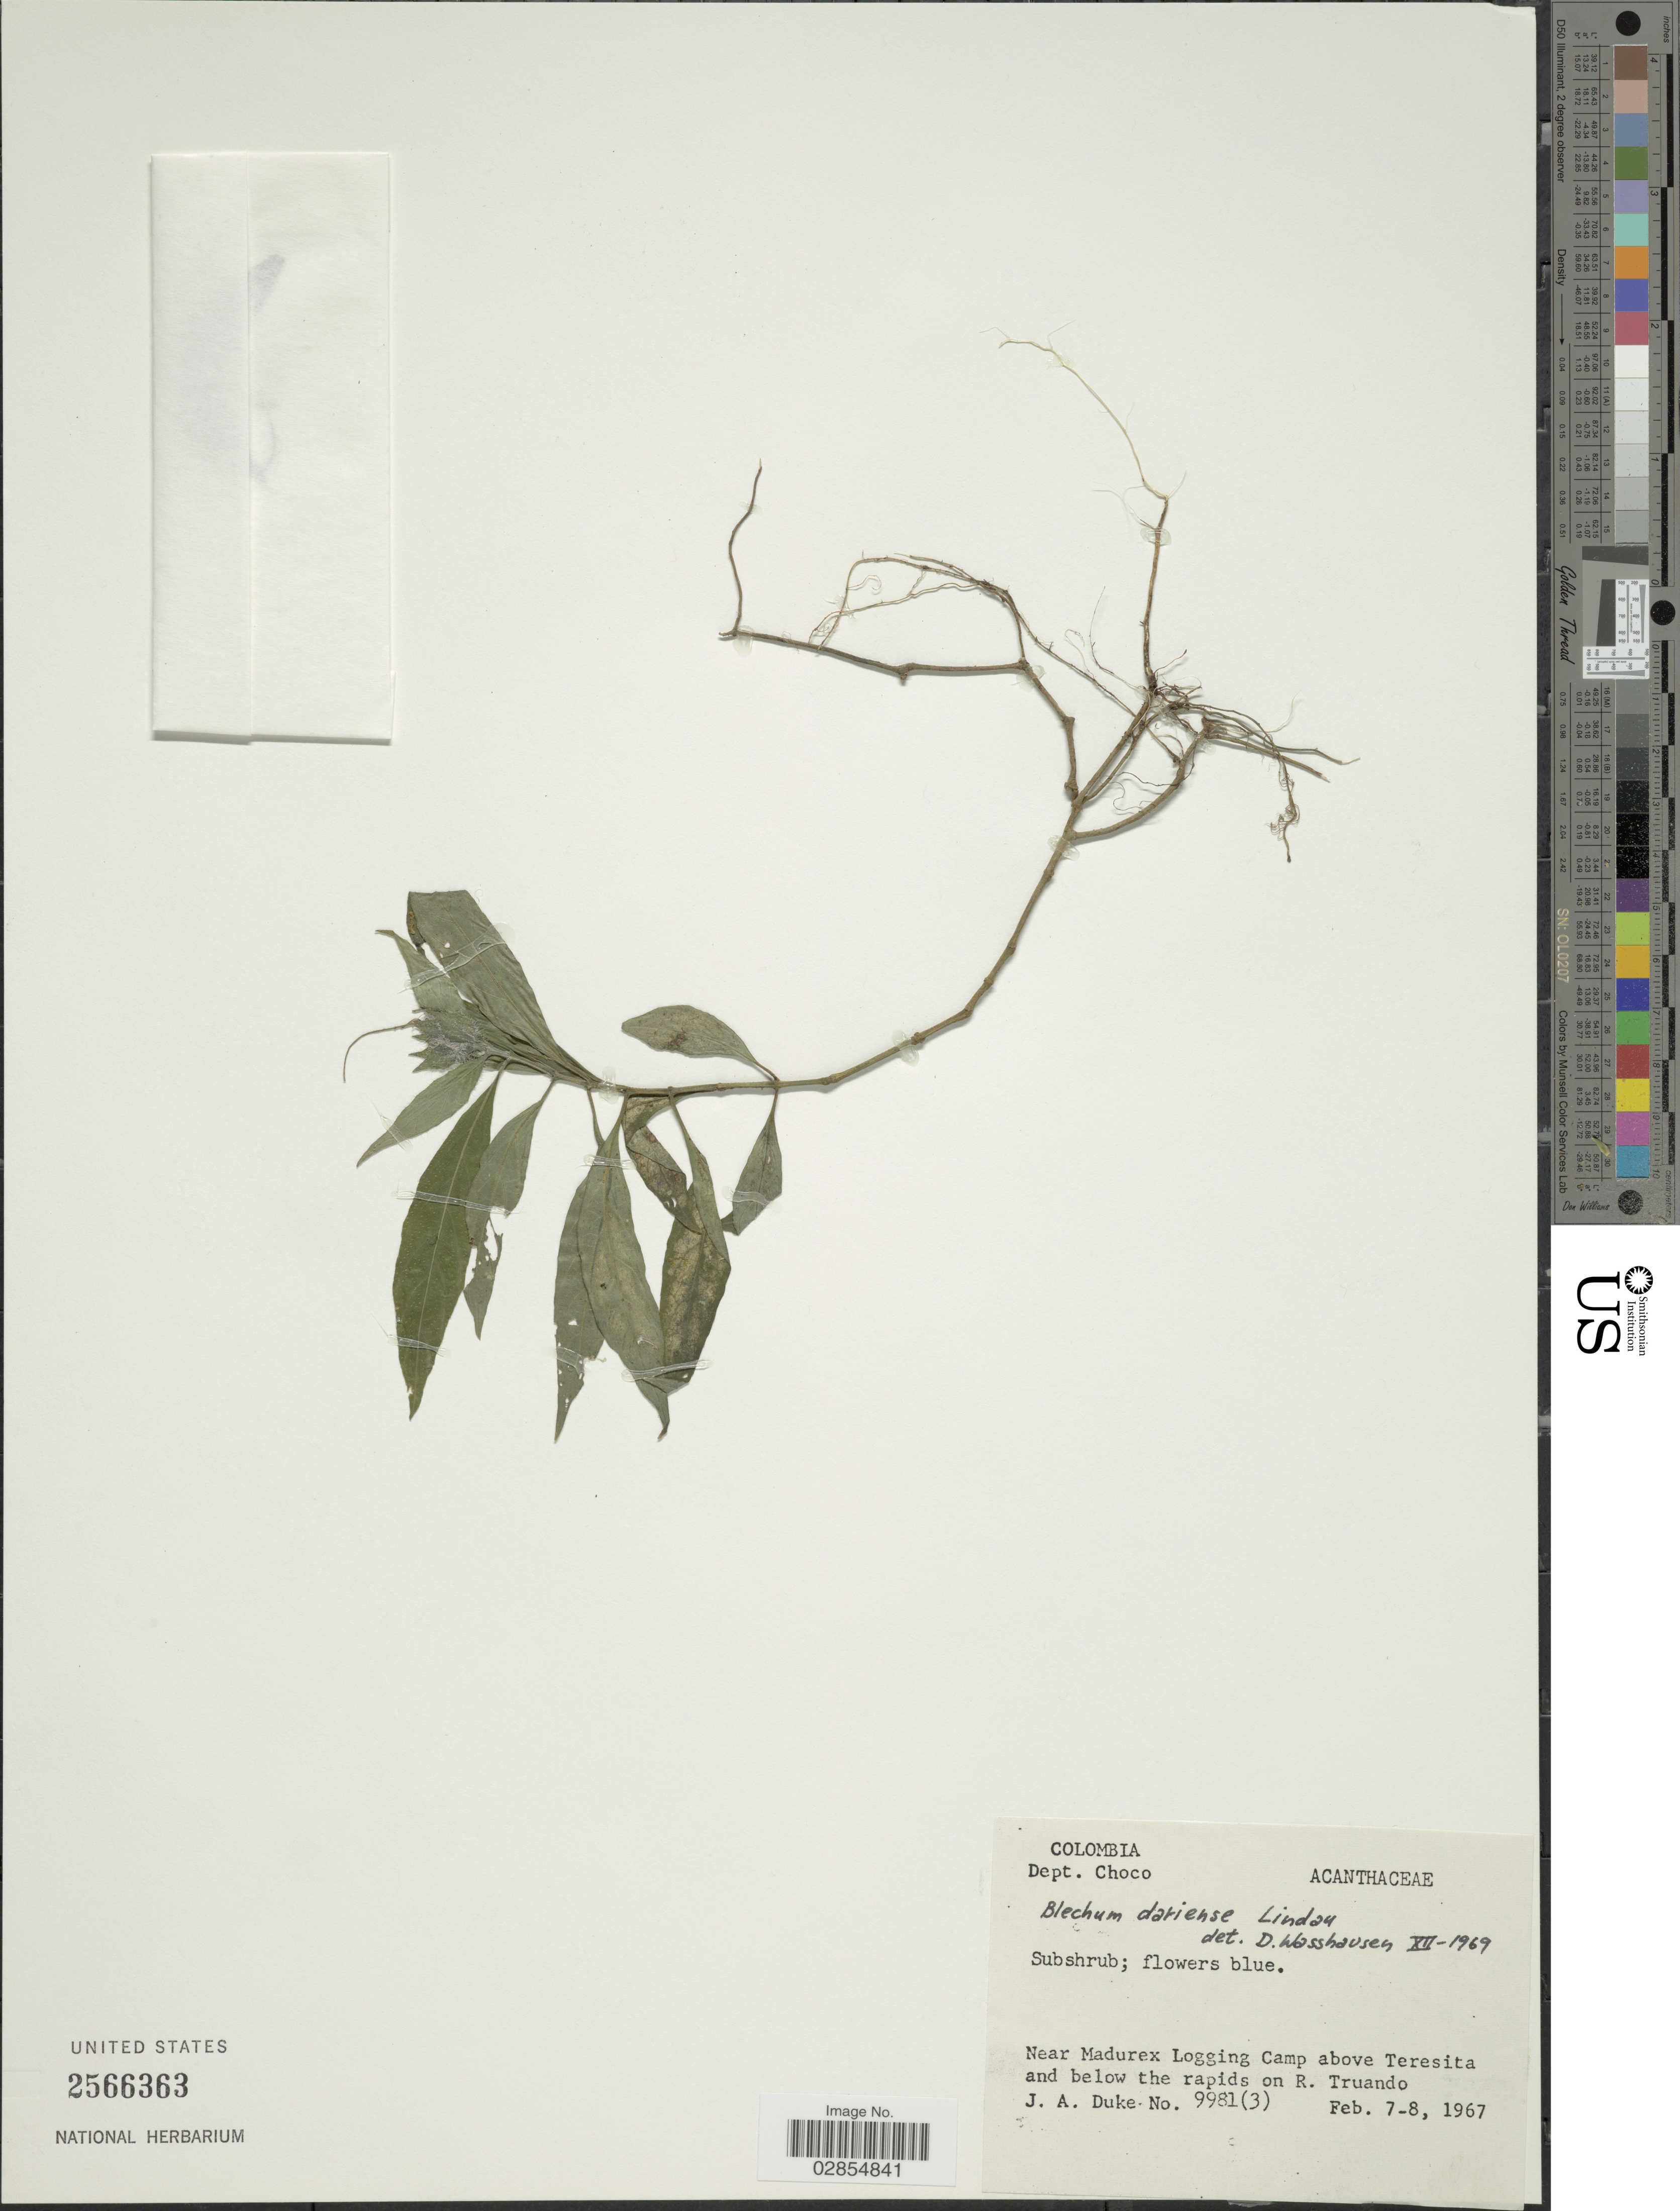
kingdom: Plantae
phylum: Tracheophyta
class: Magnoliopsida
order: Lamiales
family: Acanthaceae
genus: Blechum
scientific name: Blechum dariense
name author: Lindau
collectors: J. A. Duke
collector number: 9981(3)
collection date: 1967-02-07/1967-02-08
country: Colombia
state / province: Chocó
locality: Dept. Choco. Near Madurex Logging Camp above Teresita and below the rapids on R. Truando.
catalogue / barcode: US 2566363